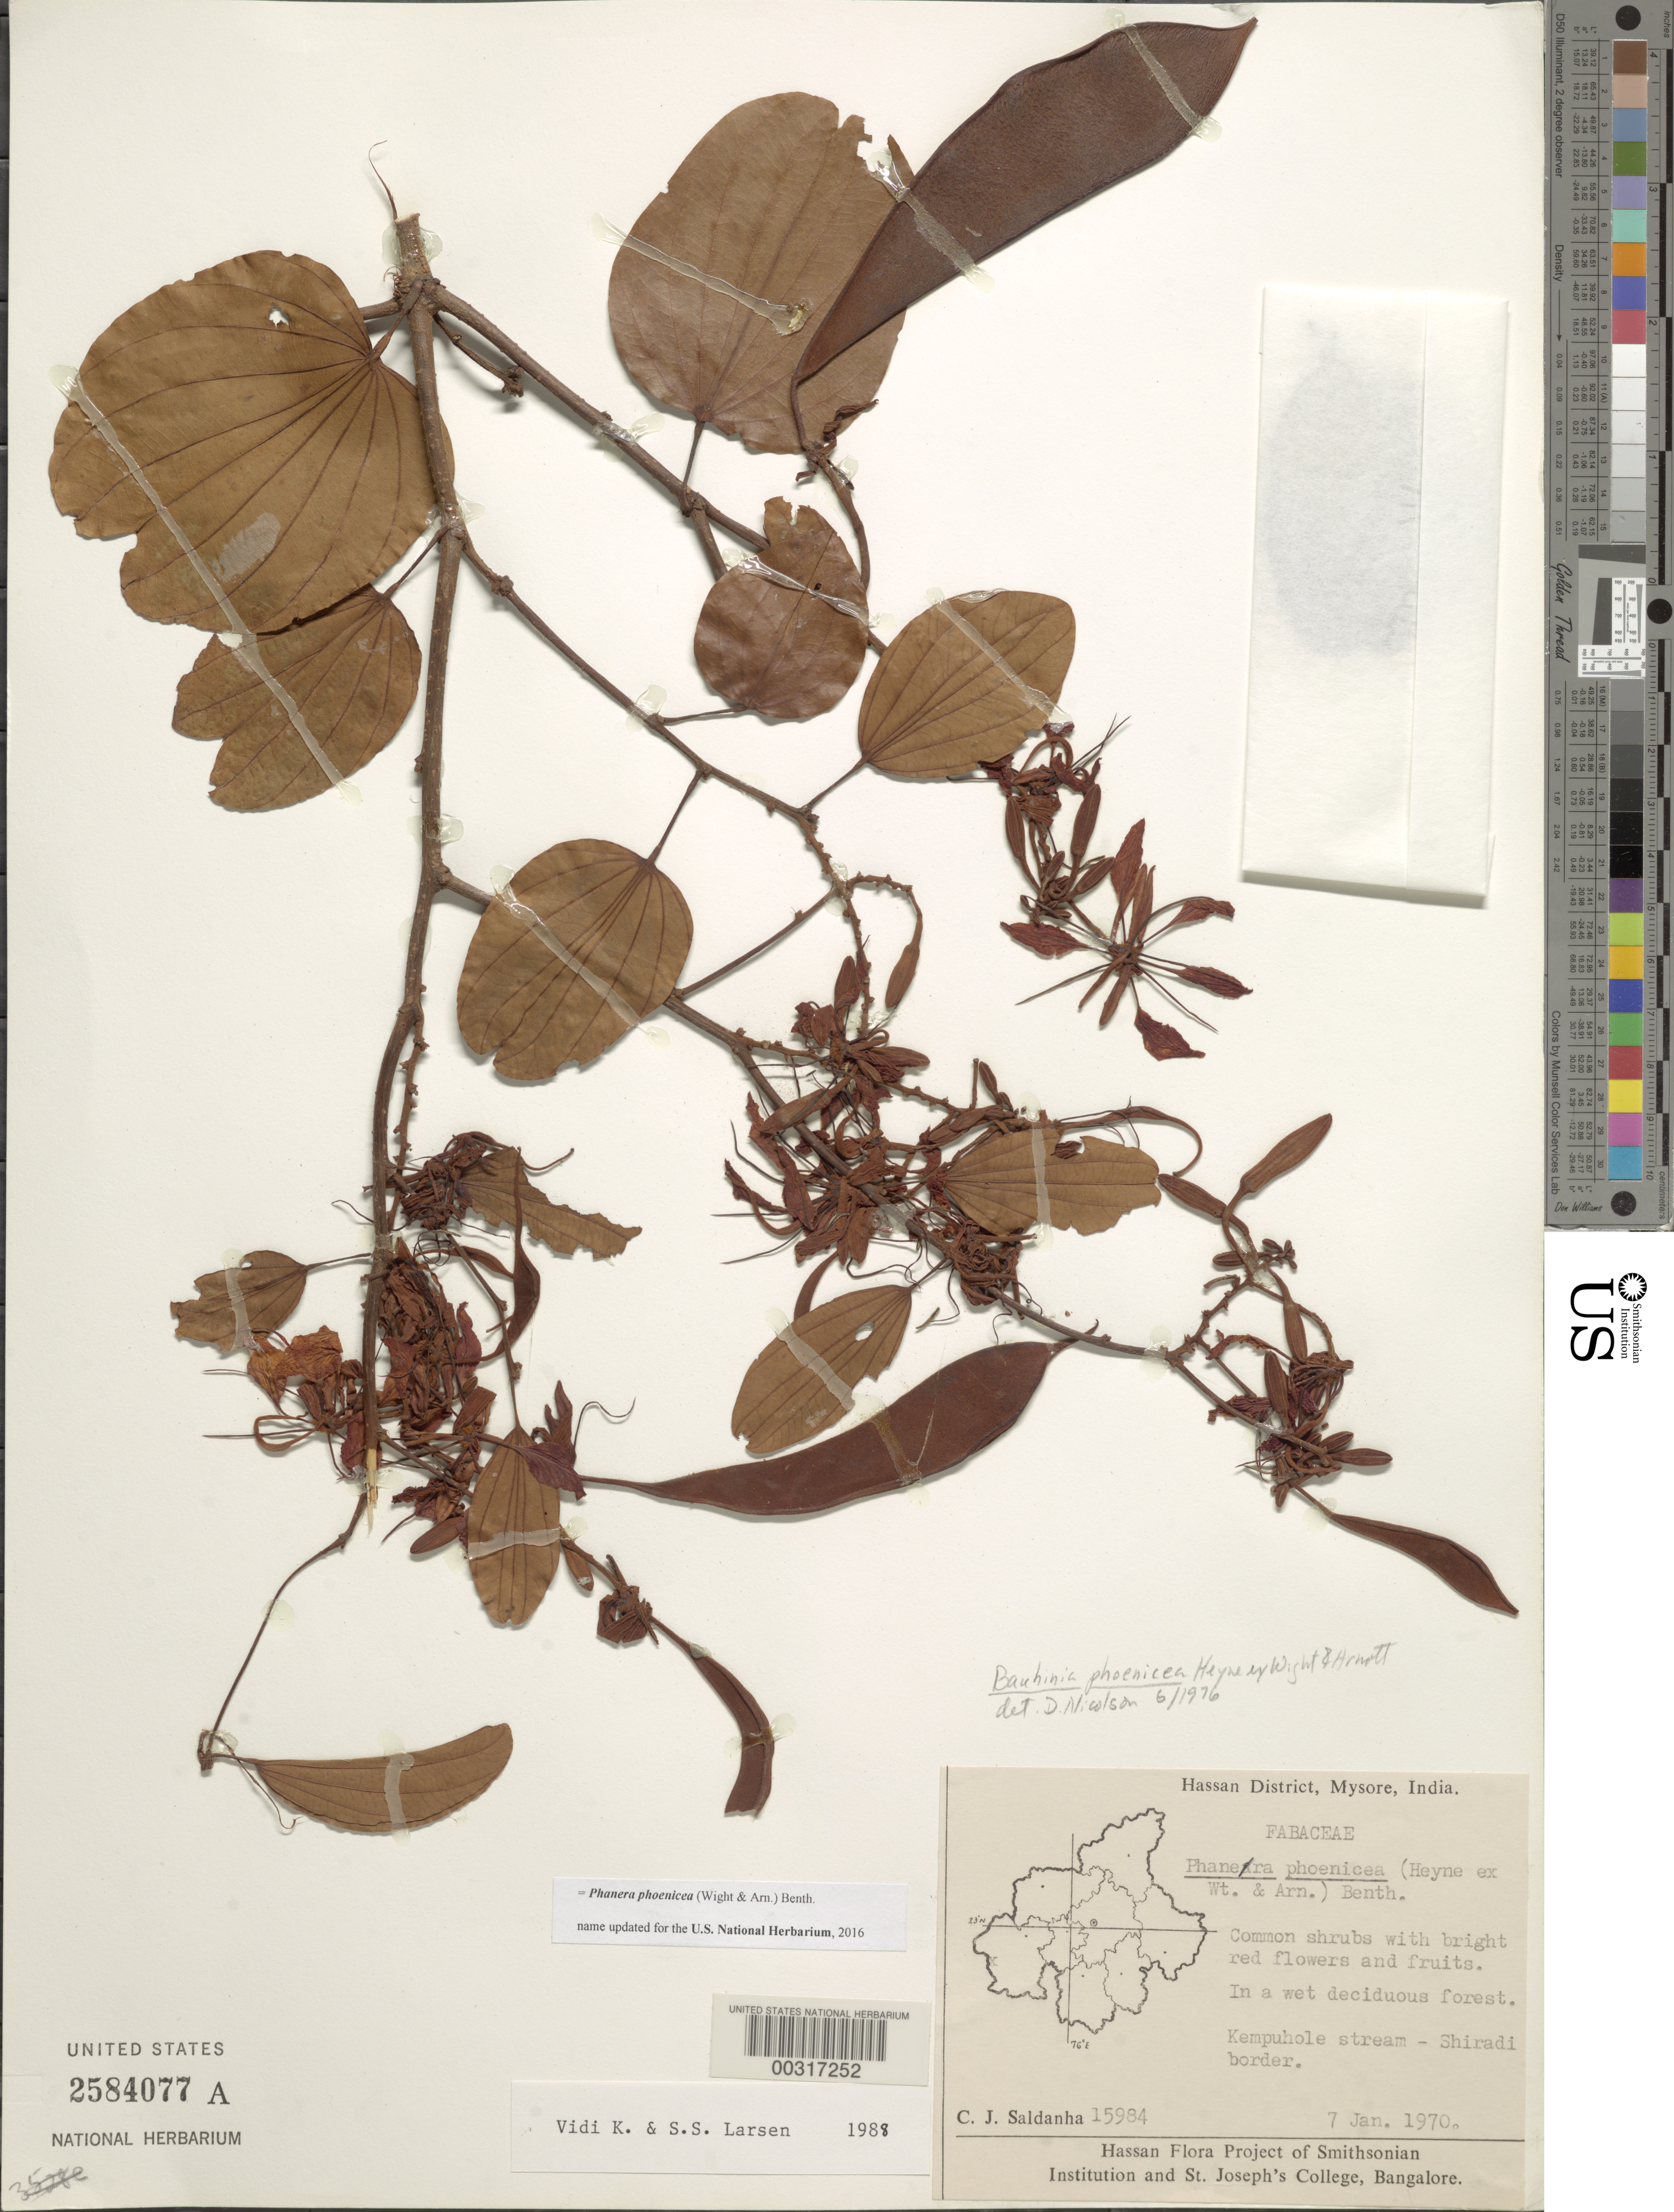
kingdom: Plantae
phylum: Tracheophyta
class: Magnoliopsida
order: Fabales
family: Fabaceae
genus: Phanera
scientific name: Phanera phoenicea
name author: Benth.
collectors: C. J. Saldanha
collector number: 15984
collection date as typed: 07 Jan 1970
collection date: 1970-01-07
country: India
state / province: Karnataka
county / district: Hassan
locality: Kempuhole stream, shiradi border, mysore state [mysore state = karnataka.]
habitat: Wet deciduous forest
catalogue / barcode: US 2584077A